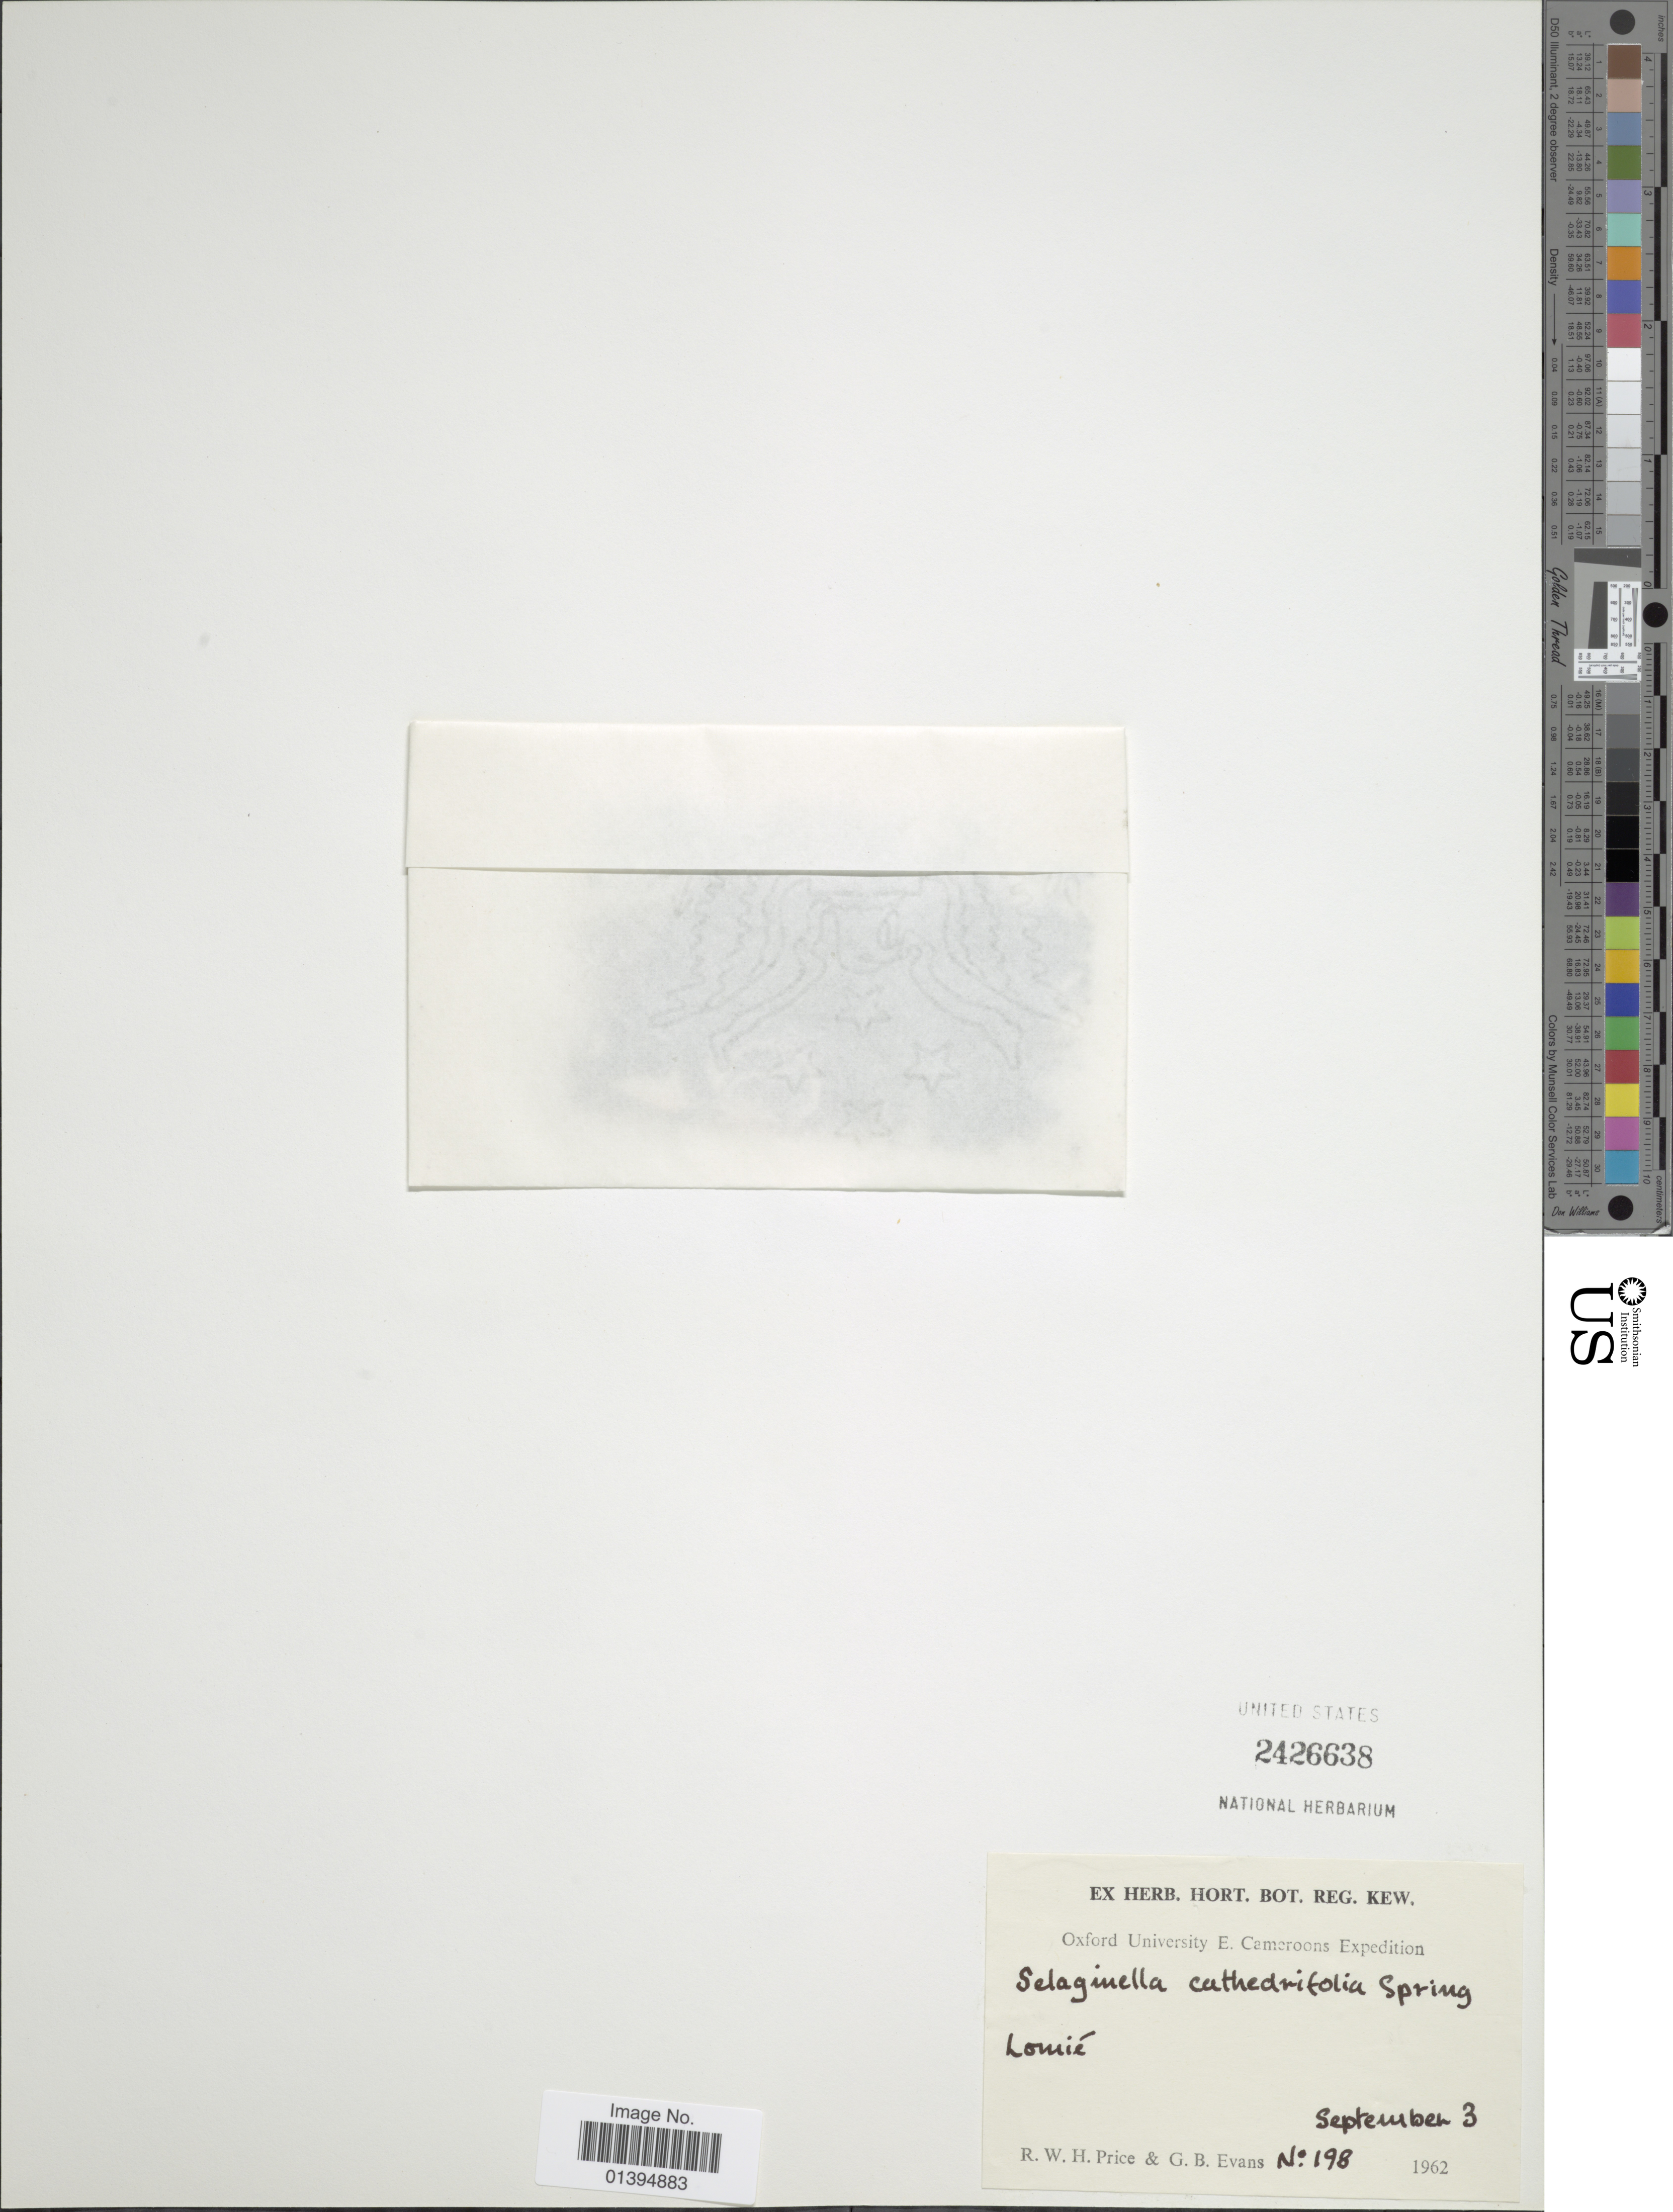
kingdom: Plantae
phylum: Tracheophyta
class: Lycopodiopsida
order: Selaginellales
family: Selaginellaceae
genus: Selaginella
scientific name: Selaginella cathedrifolia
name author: Spring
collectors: R. Price & G. Evans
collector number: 198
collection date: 1962-09-03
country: Cameroon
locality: Lomié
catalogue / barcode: US 2426638